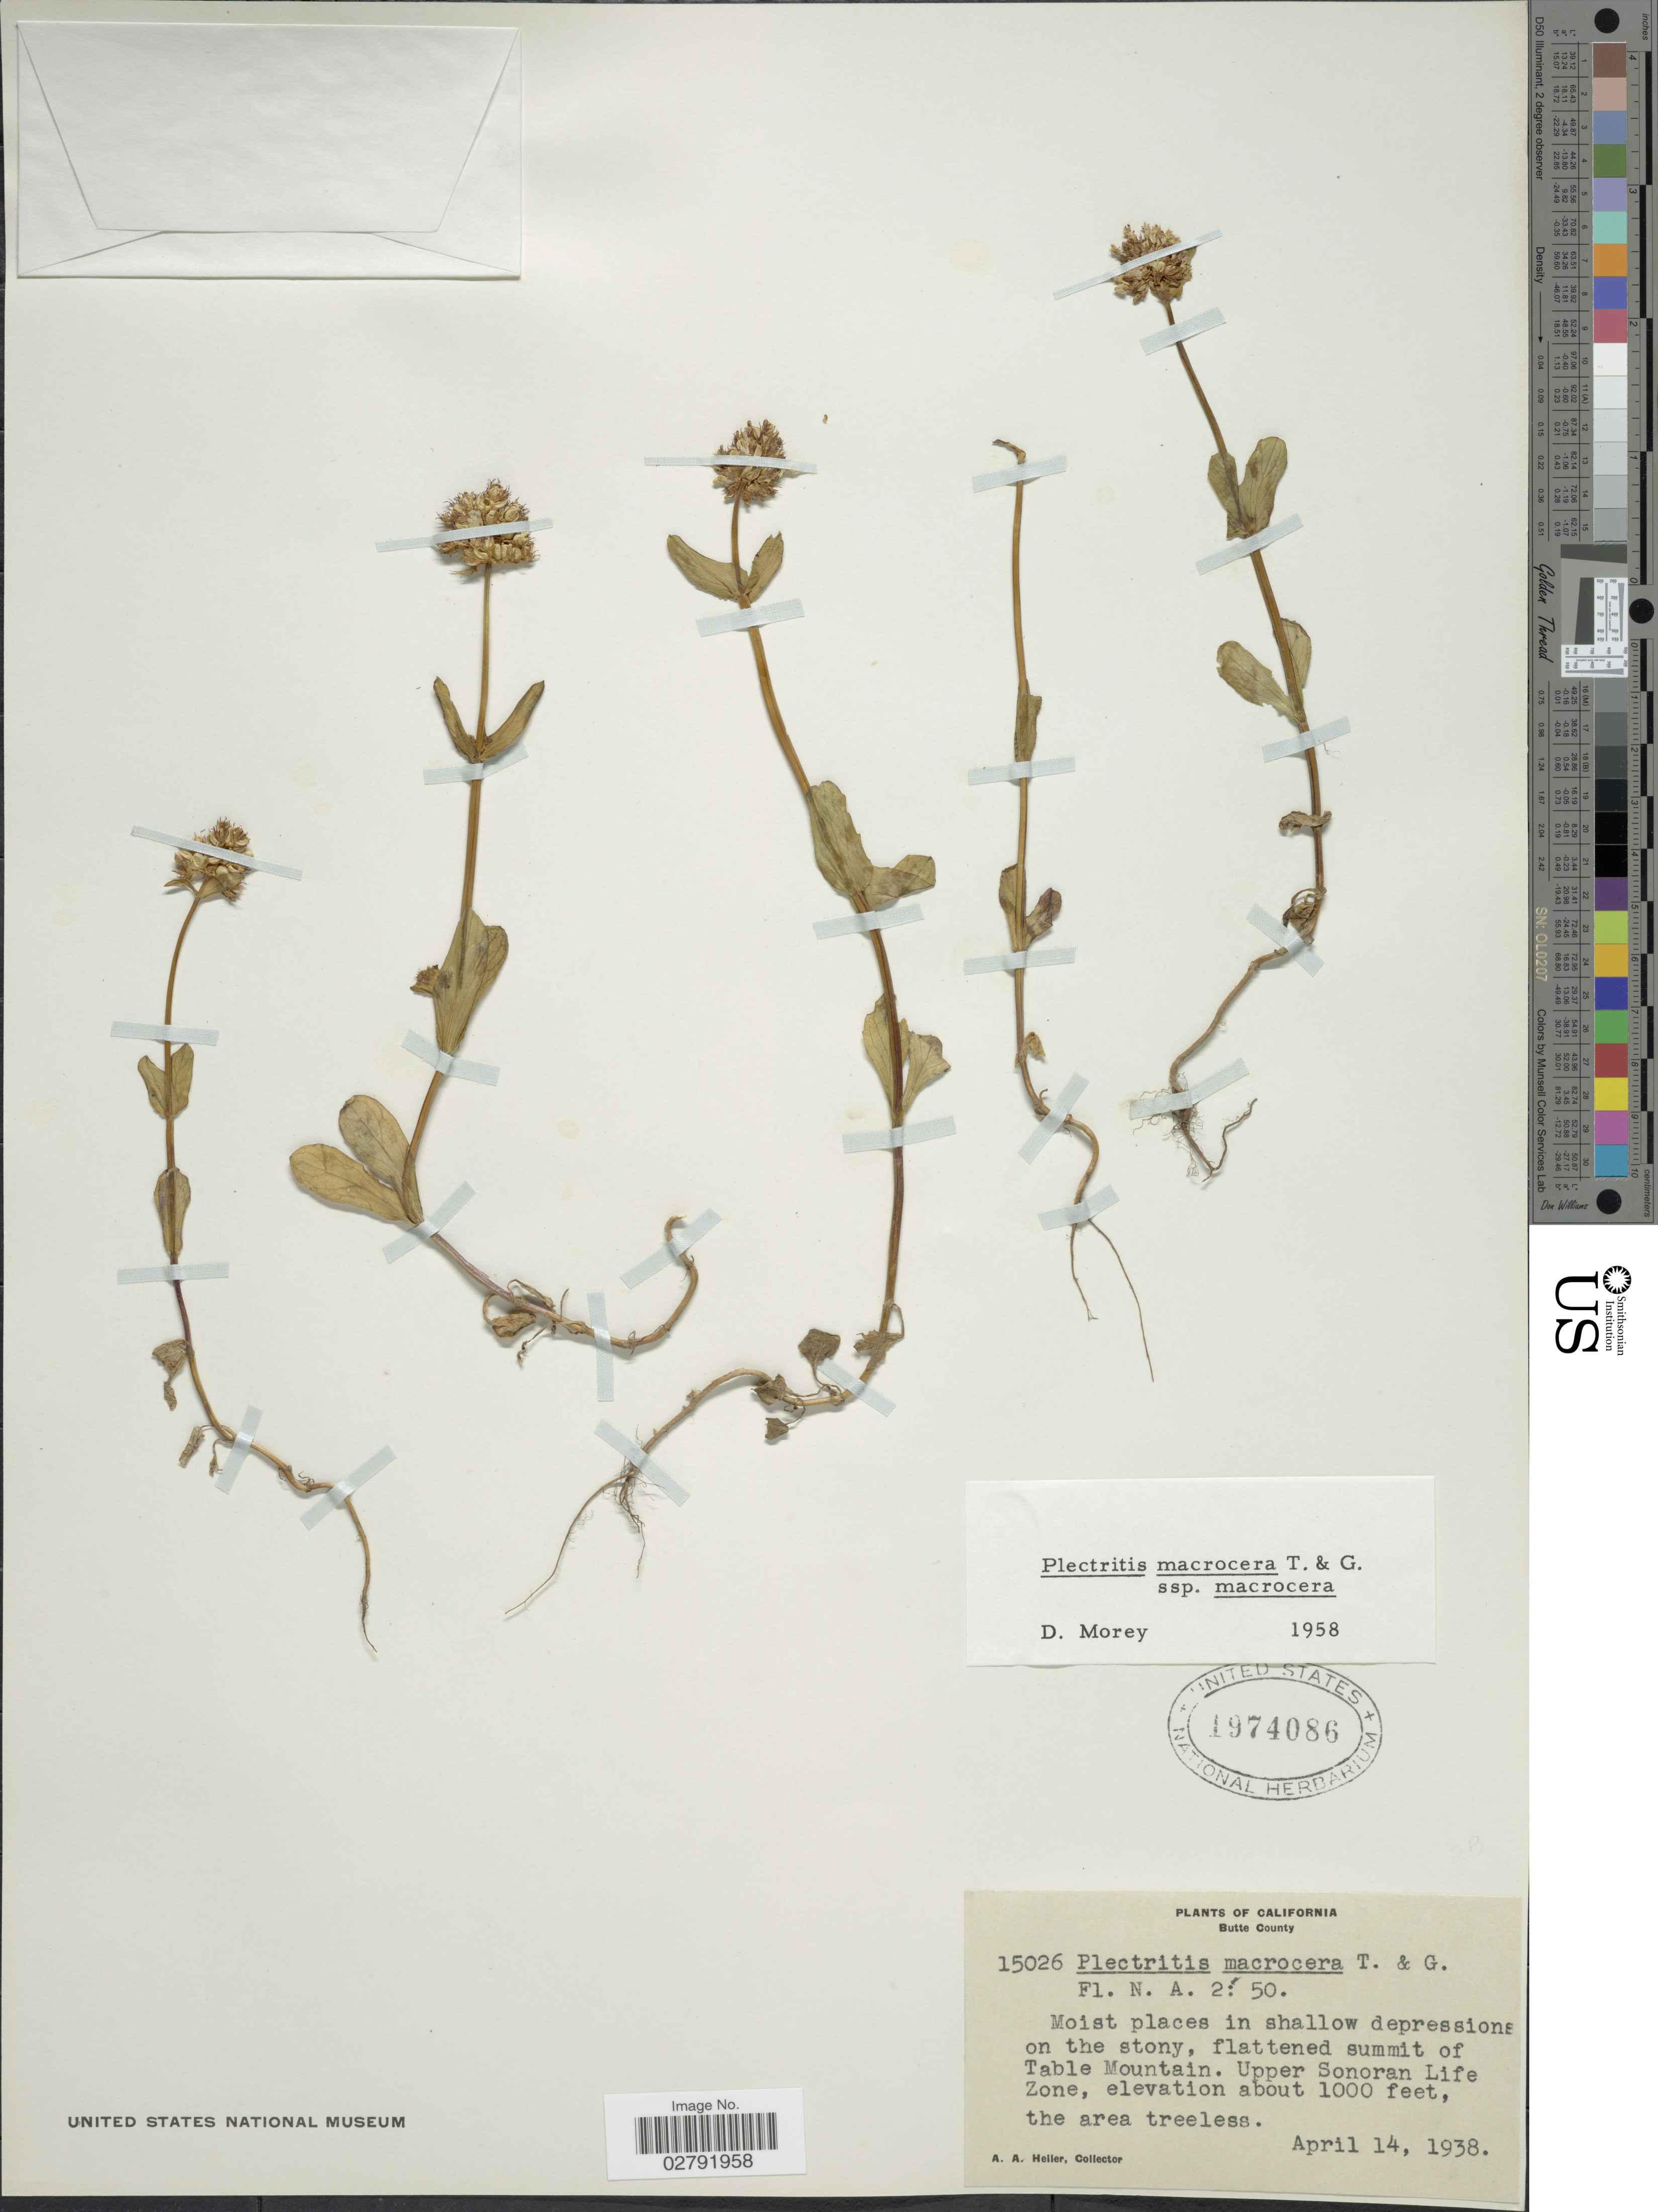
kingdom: Plantae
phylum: Tracheophyta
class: Magnoliopsida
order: Dipsacales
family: Caprifoliaceae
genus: Plectritis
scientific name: Plectritis macrocera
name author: Torr. & A. Gray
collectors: A. A. Heller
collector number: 15026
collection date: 1938-04-14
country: United States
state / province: California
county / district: Butte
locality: Butte County. Flattened summit of Table Mountain. Upper Sonoran Life Zone.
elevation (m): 305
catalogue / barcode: US 1974086